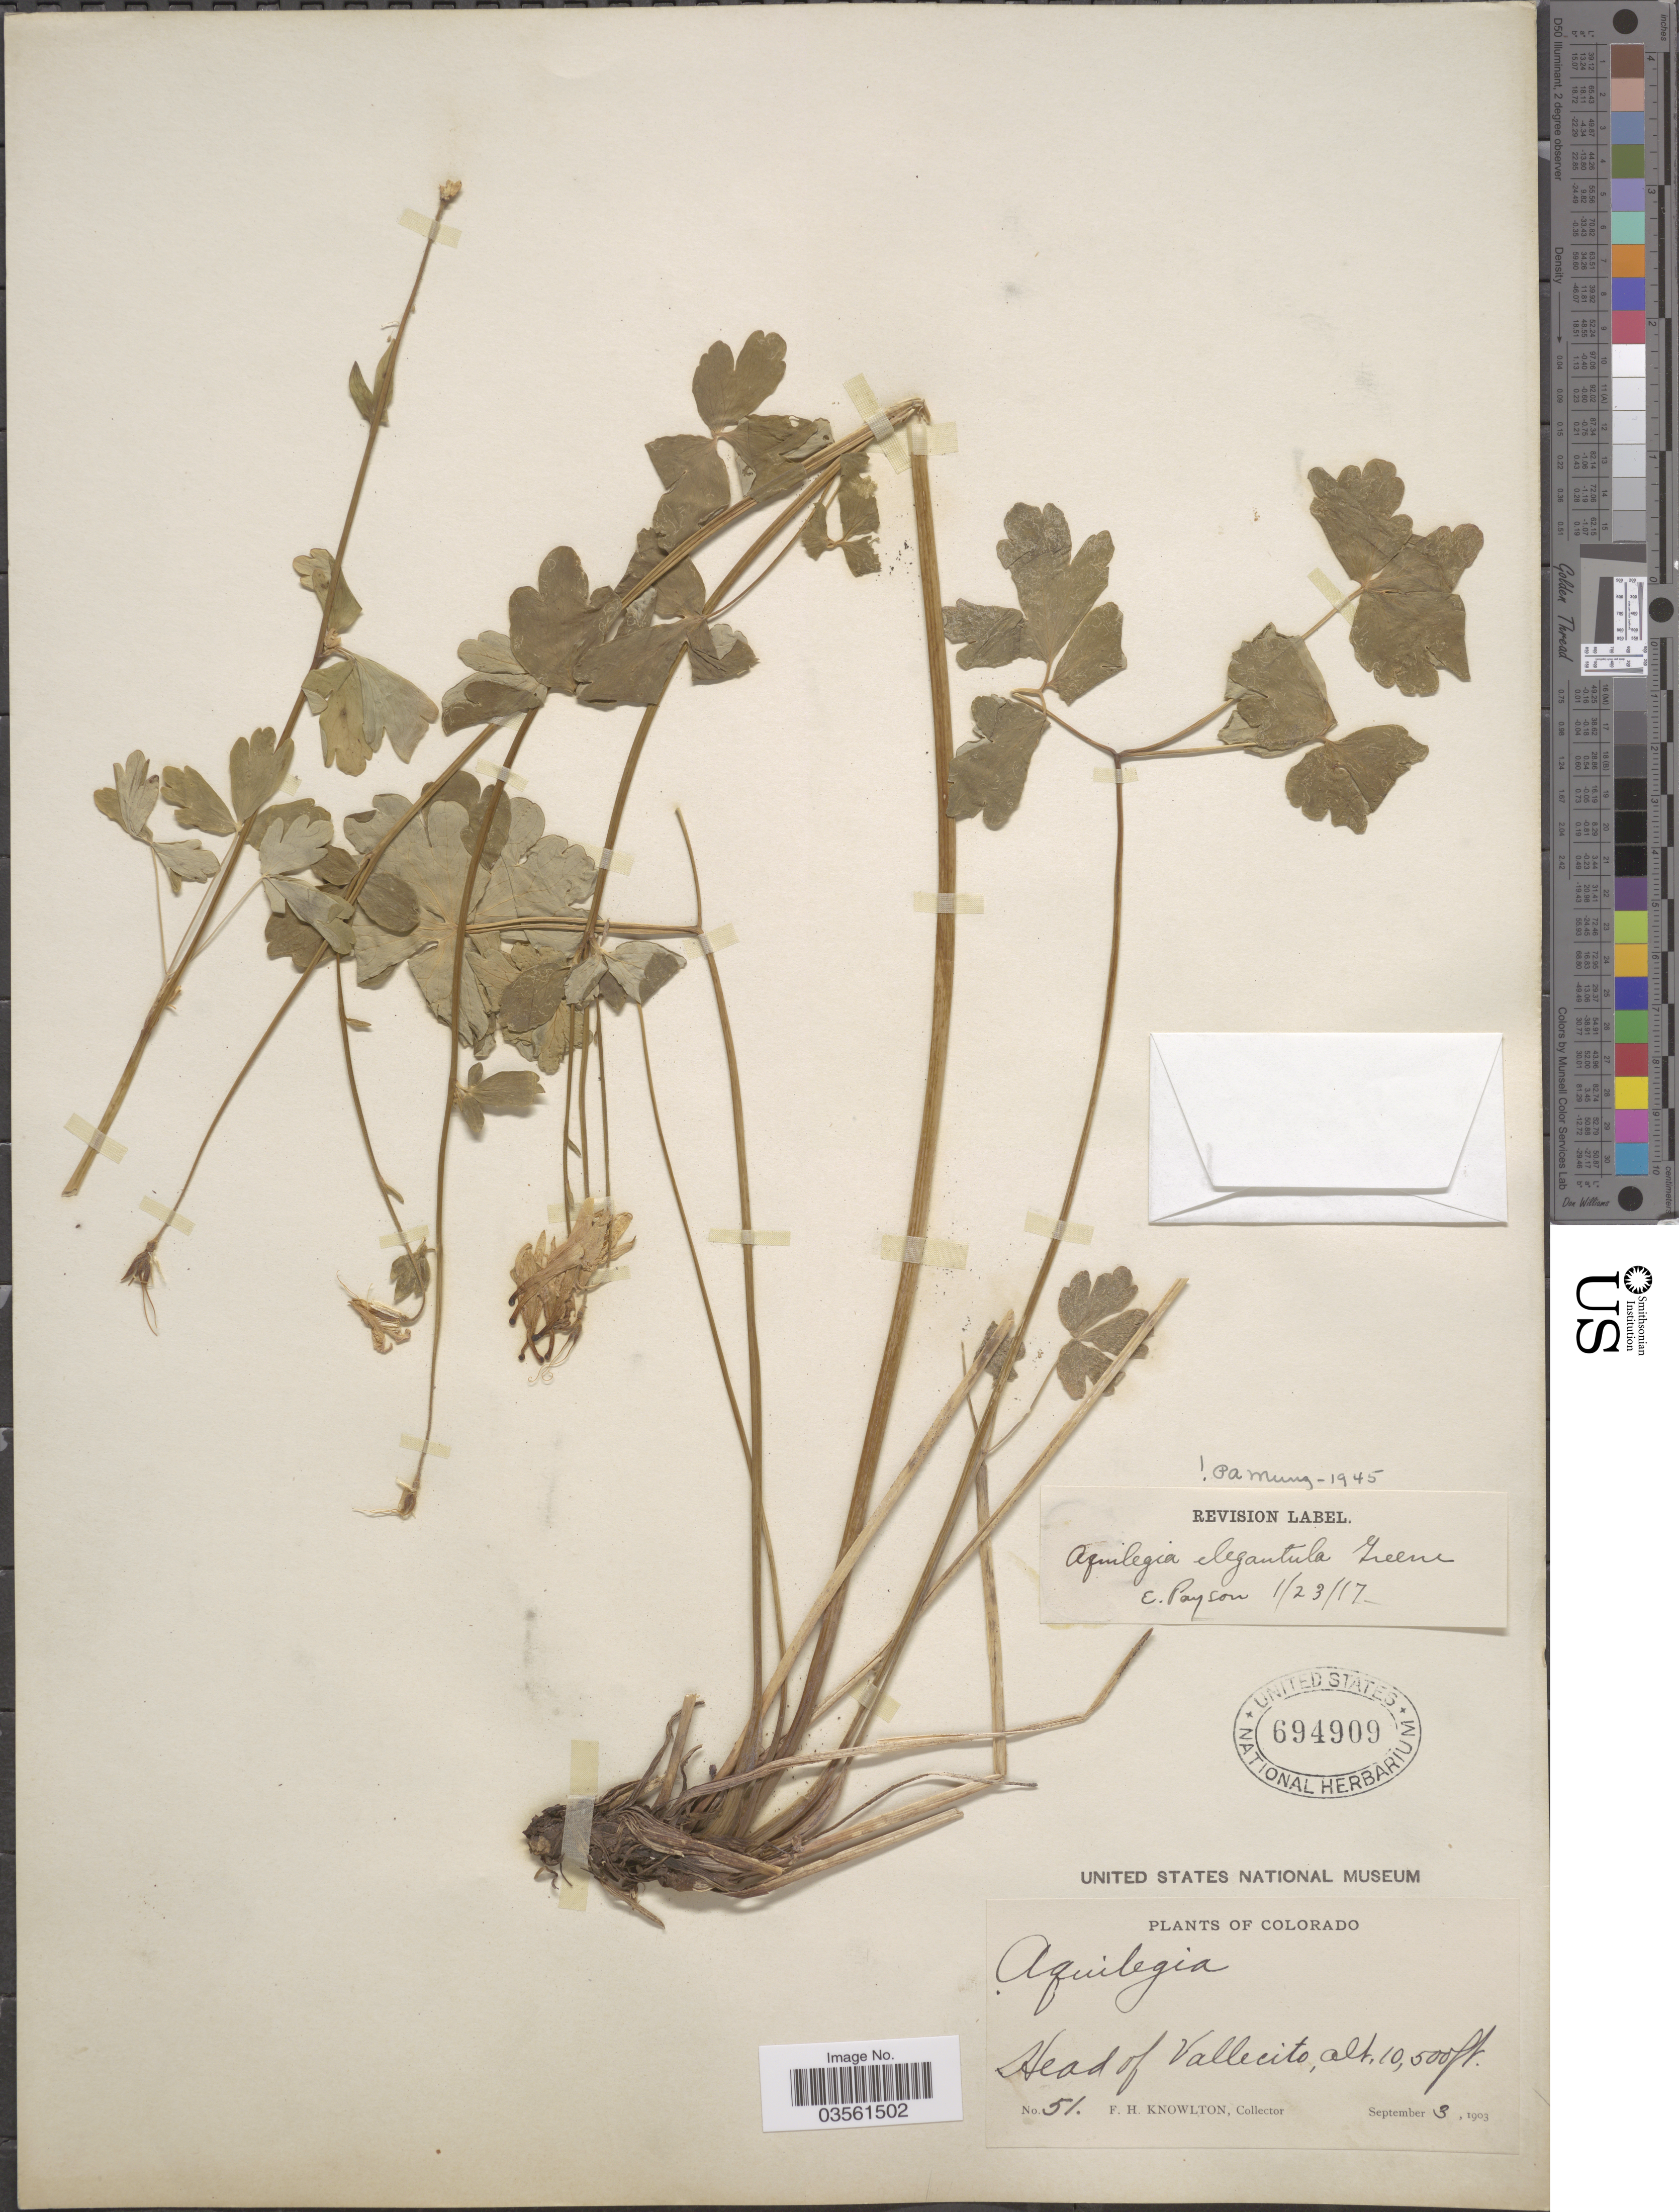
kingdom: Plantae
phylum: Tracheophyta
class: Magnoliopsida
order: Ranunculales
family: Ranunculaceae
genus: Aquilegia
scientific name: Aquilegia elegantula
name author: Greene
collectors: F. H. Knowlton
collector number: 51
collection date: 1903-09-03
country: United States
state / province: Colorado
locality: Head of Vallecito.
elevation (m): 3200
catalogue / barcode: US 694909